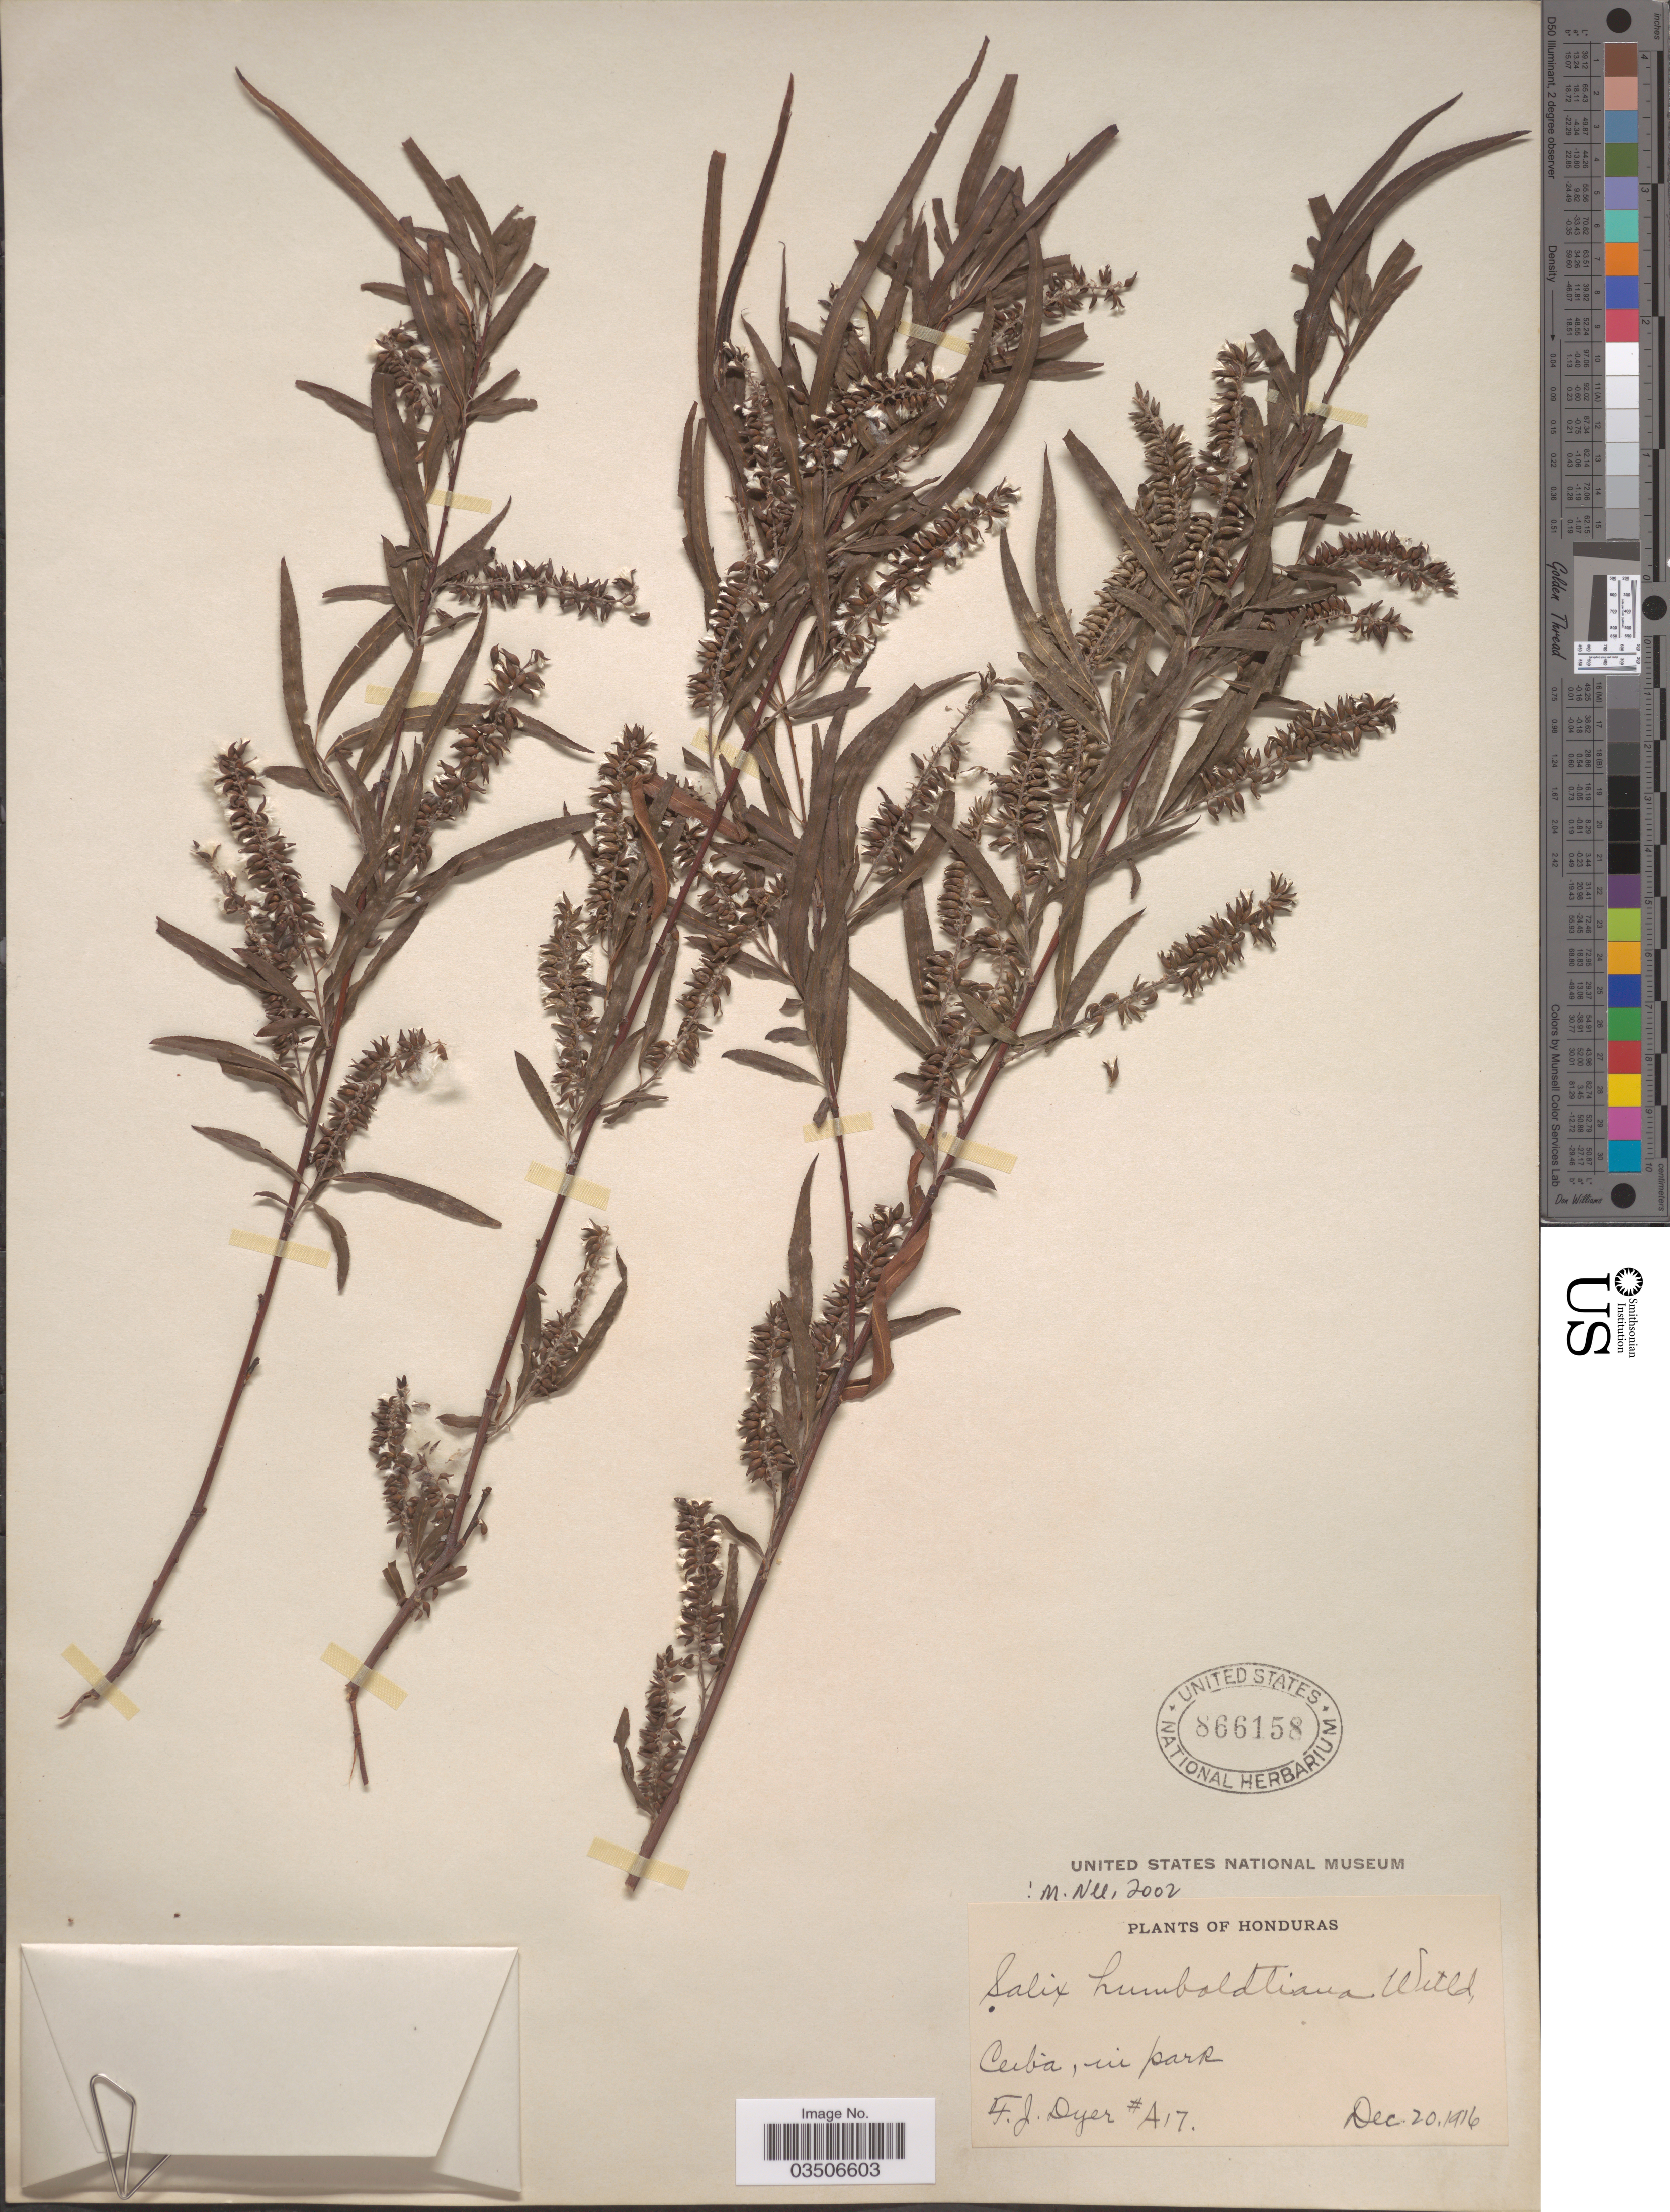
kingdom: Plantae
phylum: Tracheophyta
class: Magnoliopsida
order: Malpighiales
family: Salicaceae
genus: Salix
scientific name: Salix humboldtiana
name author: Willd.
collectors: F. J. Dyer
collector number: A17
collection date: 1916-12-20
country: Honduras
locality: Ceiba, in park.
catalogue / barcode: US 866158